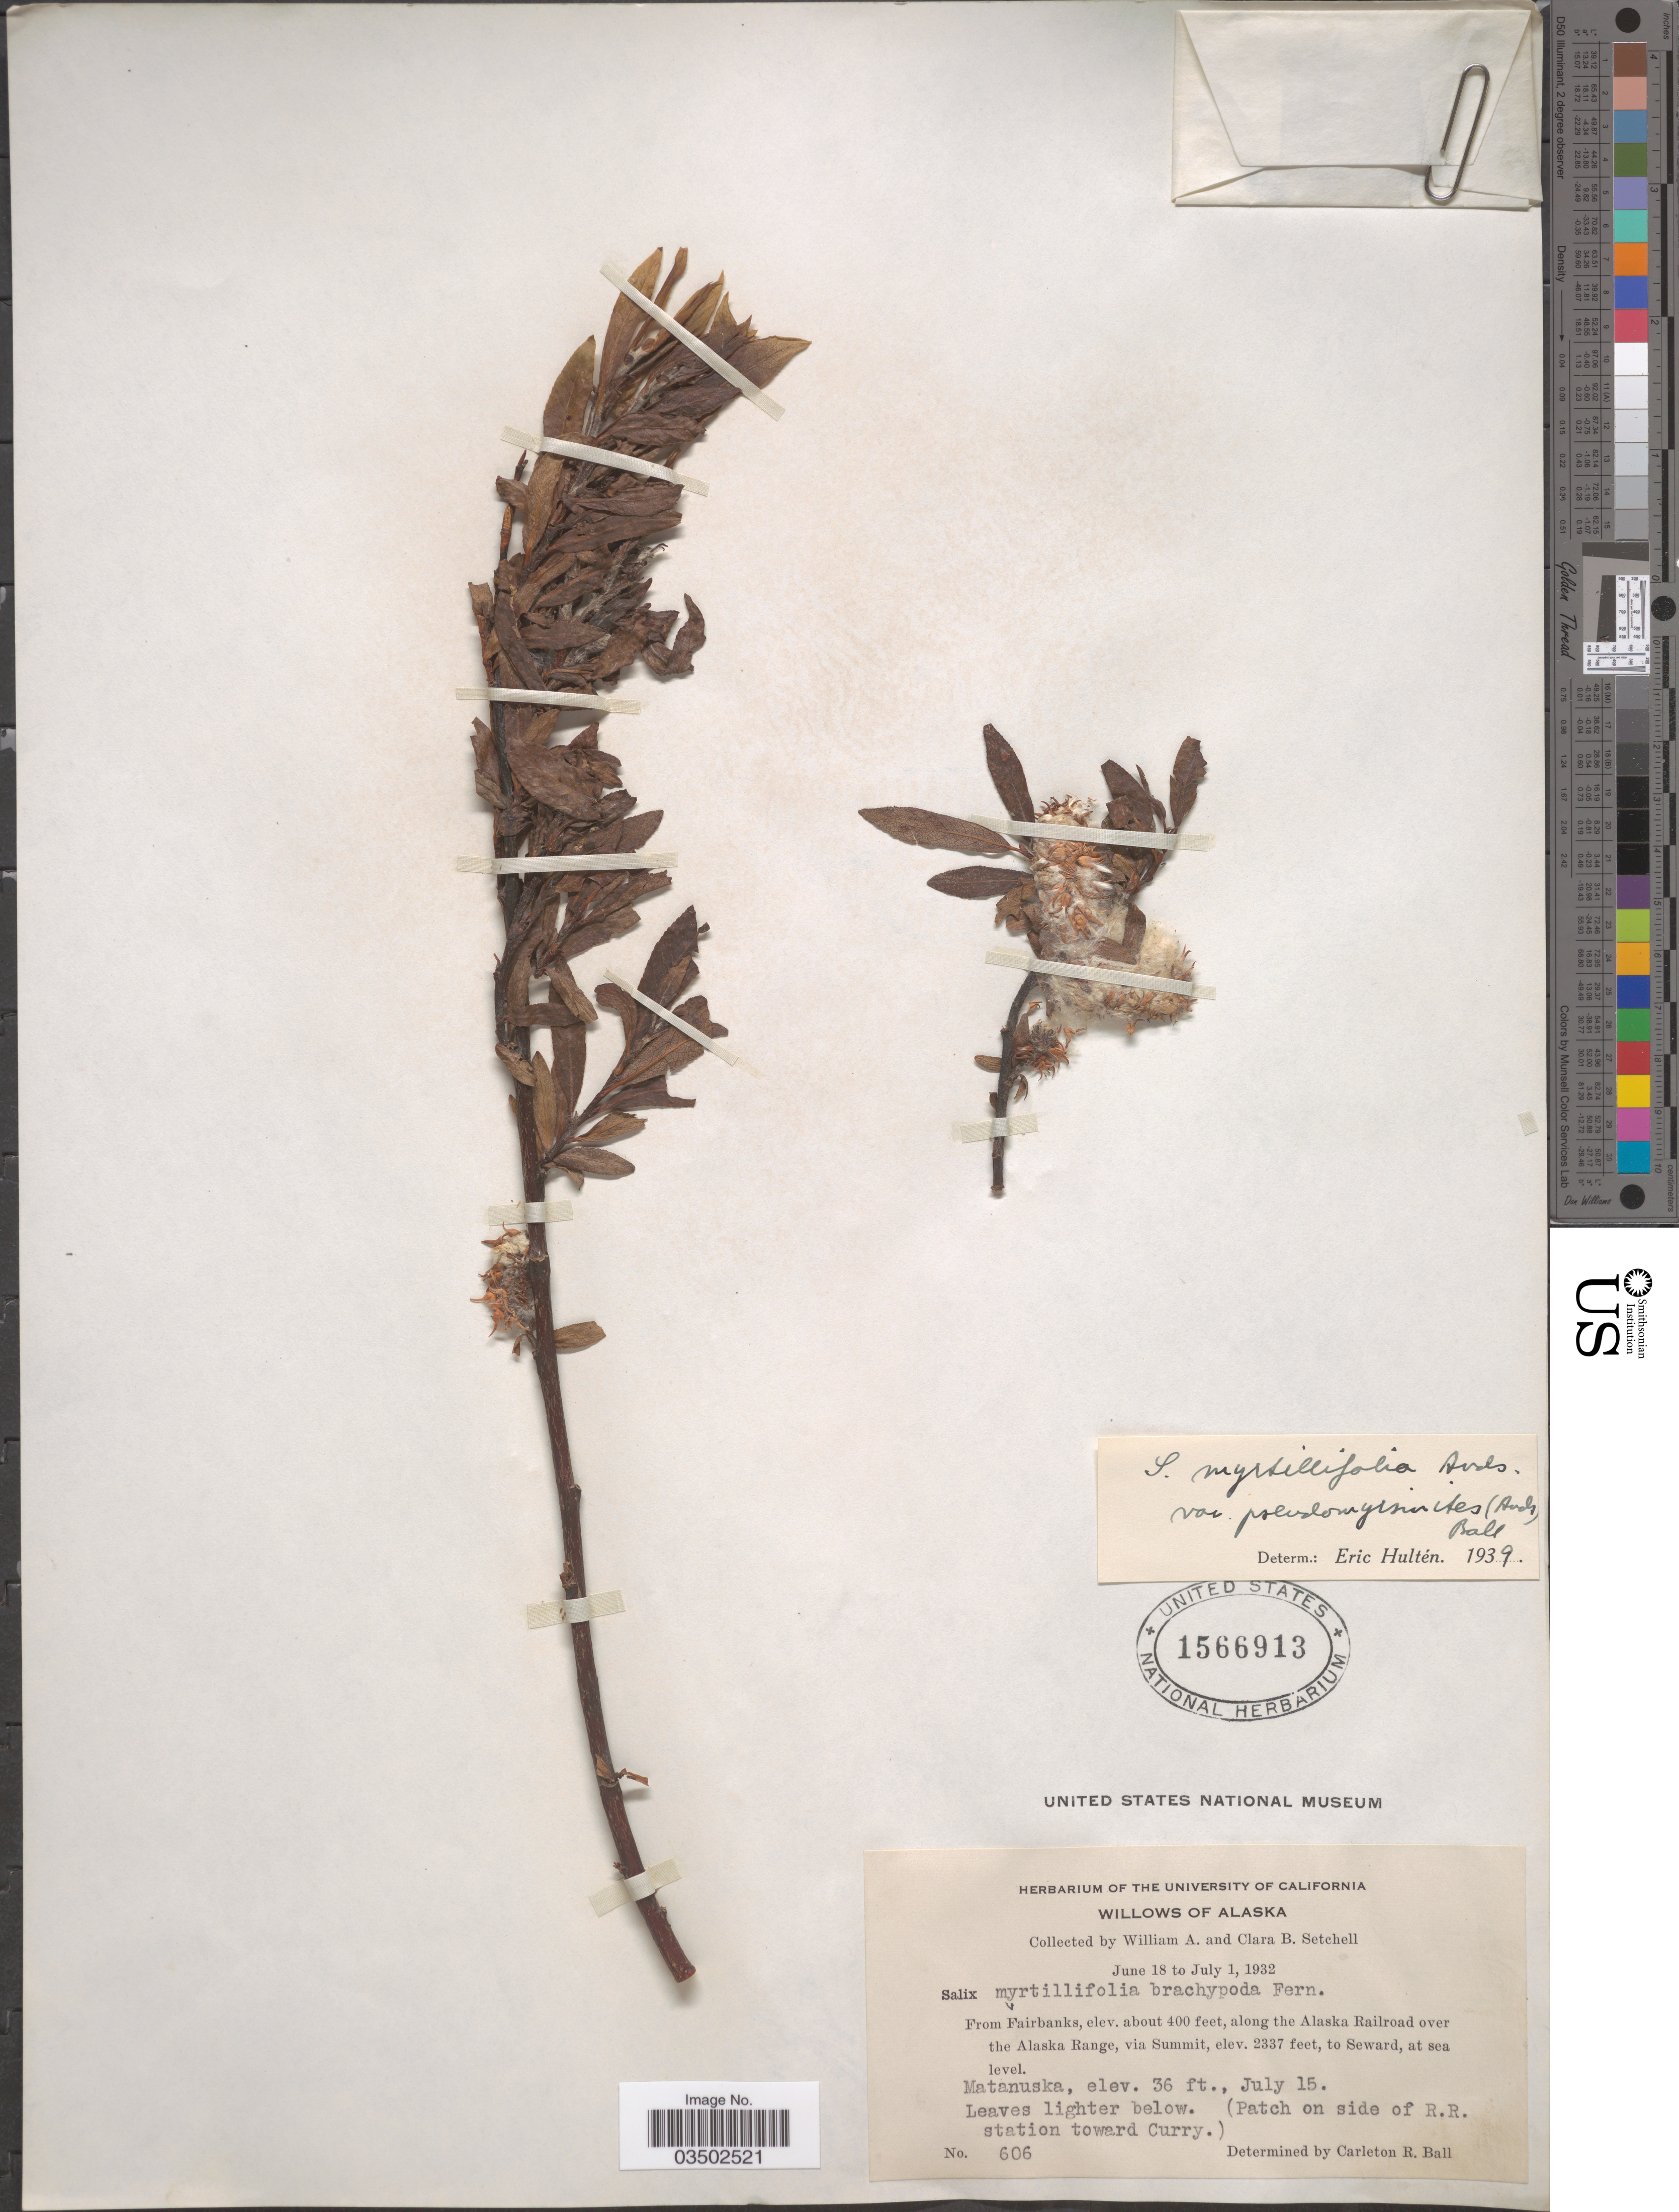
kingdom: Plantae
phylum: Tracheophyta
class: Magnoliopsida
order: Malpighiales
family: Salicaceae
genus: Salix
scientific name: Salix pseudocordata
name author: (Andersson) Andersson ex Rydb.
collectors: W. Setchell & C. B. Setchell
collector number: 606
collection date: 1932-07-15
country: United States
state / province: Alaska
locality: From Fairbanks, along the Alaska Railroad over the Alaska Range, via Summit, to Seward. Matanuska. (Patch on side of R. R. station toward Curry).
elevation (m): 0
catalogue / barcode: US 1566913